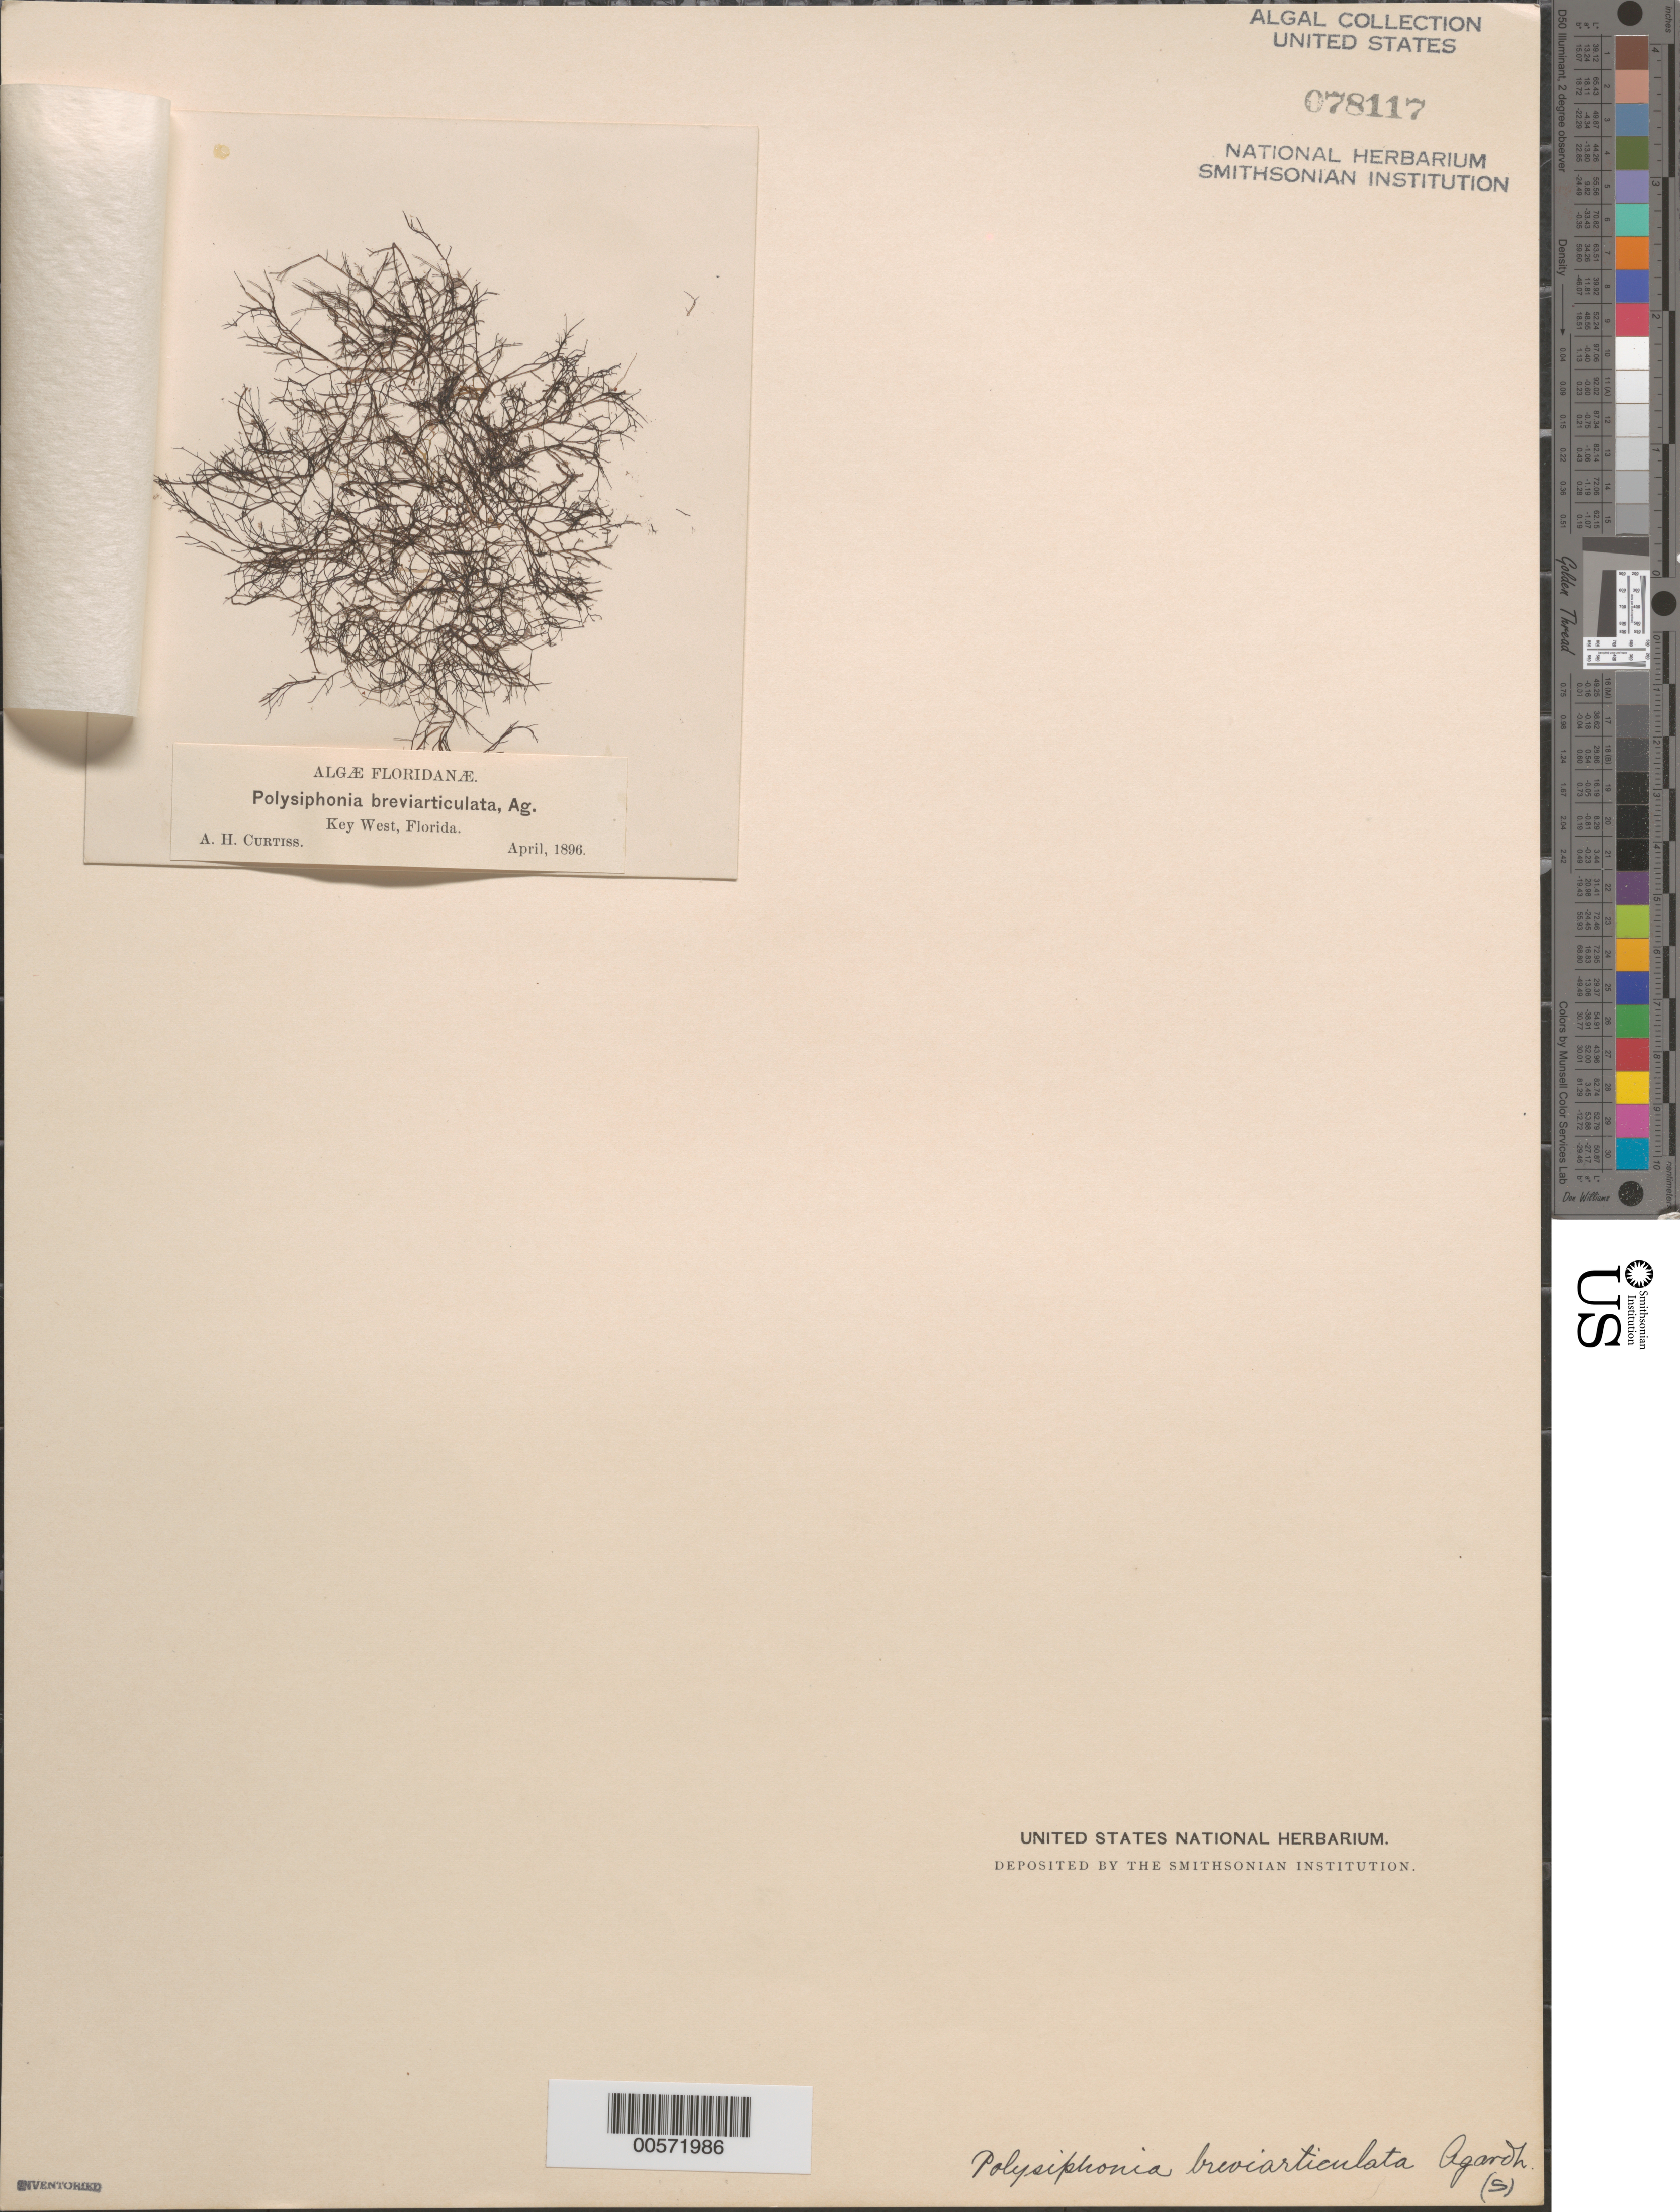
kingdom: Plantae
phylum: Rhodophyta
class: Florideophyceae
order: Ceramiales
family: Rhodomelaceae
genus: Polysiphonia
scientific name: Polysiphonia breviarticulata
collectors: A. H. Curtiss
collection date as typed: Apr 1896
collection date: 1896-04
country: United States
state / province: Florida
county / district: Monroe County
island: Key West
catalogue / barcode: US 78117